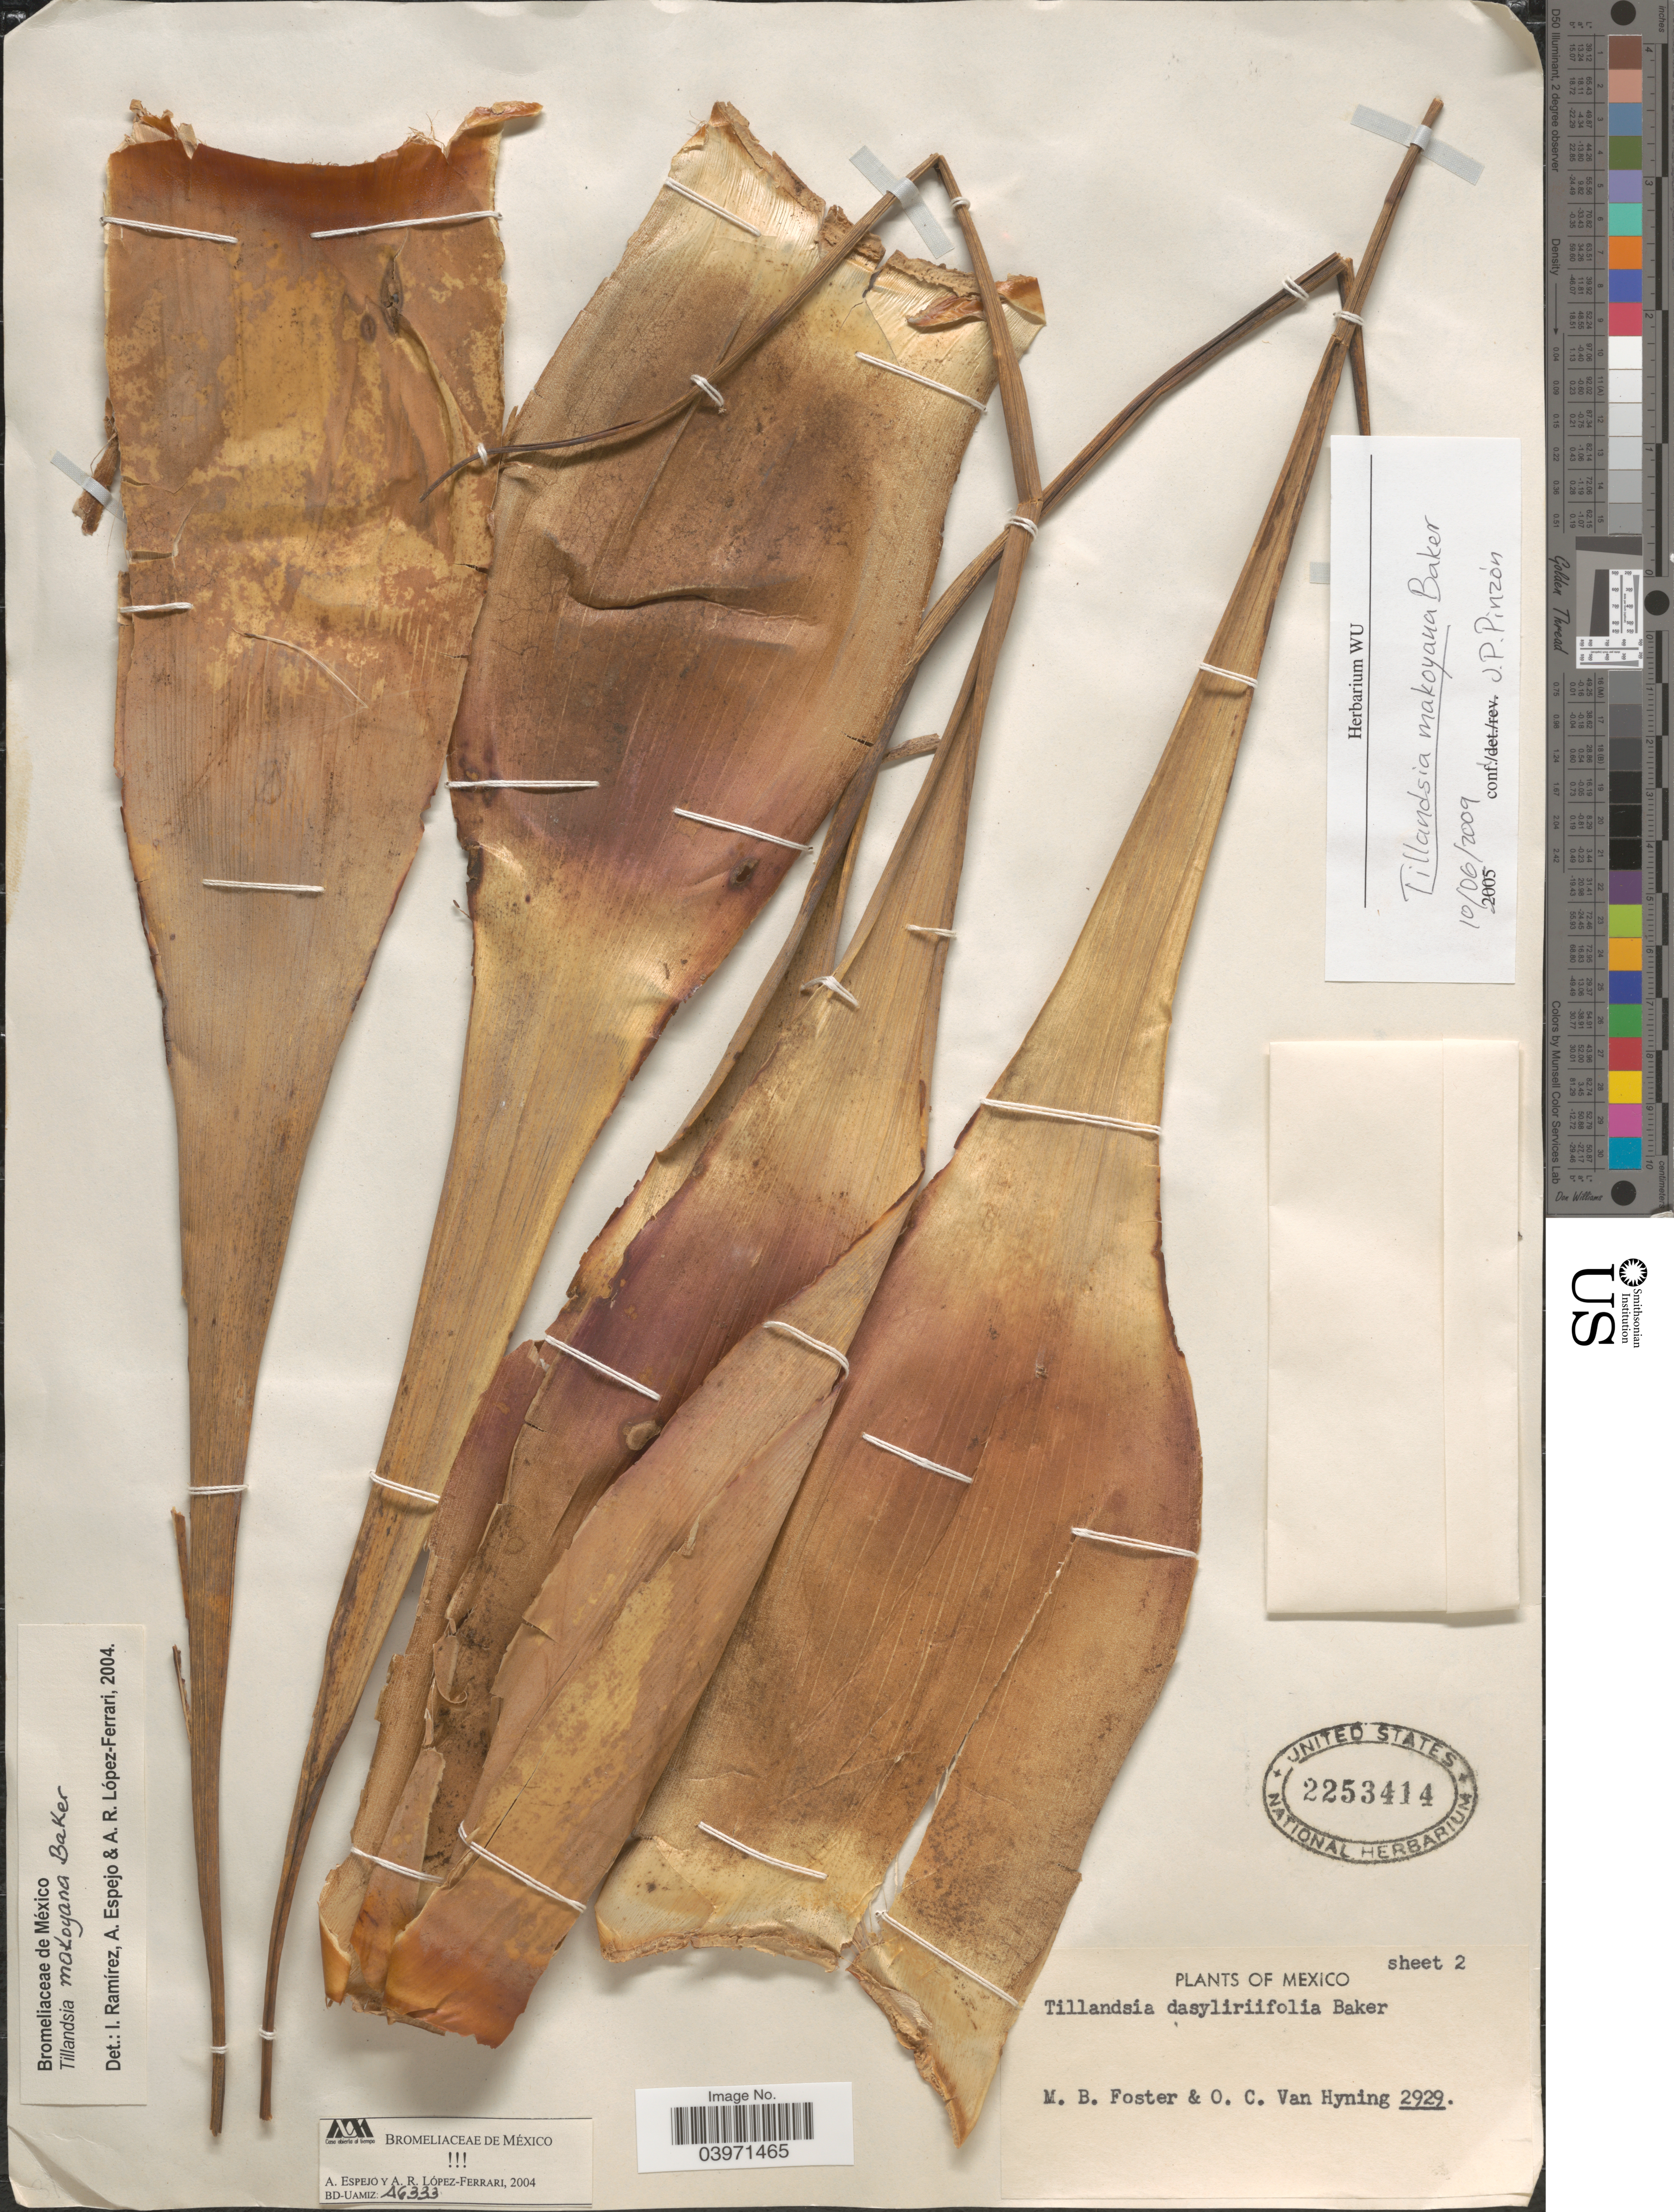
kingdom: Plantae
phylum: Tracheophyta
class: Liliopsida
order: Poales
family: Bromeliaceae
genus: Tillandsia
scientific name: Tillandsia makoyana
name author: Baker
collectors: M. B. Foster & O. Van Hyning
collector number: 2929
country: Mexico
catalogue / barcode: US 2253414